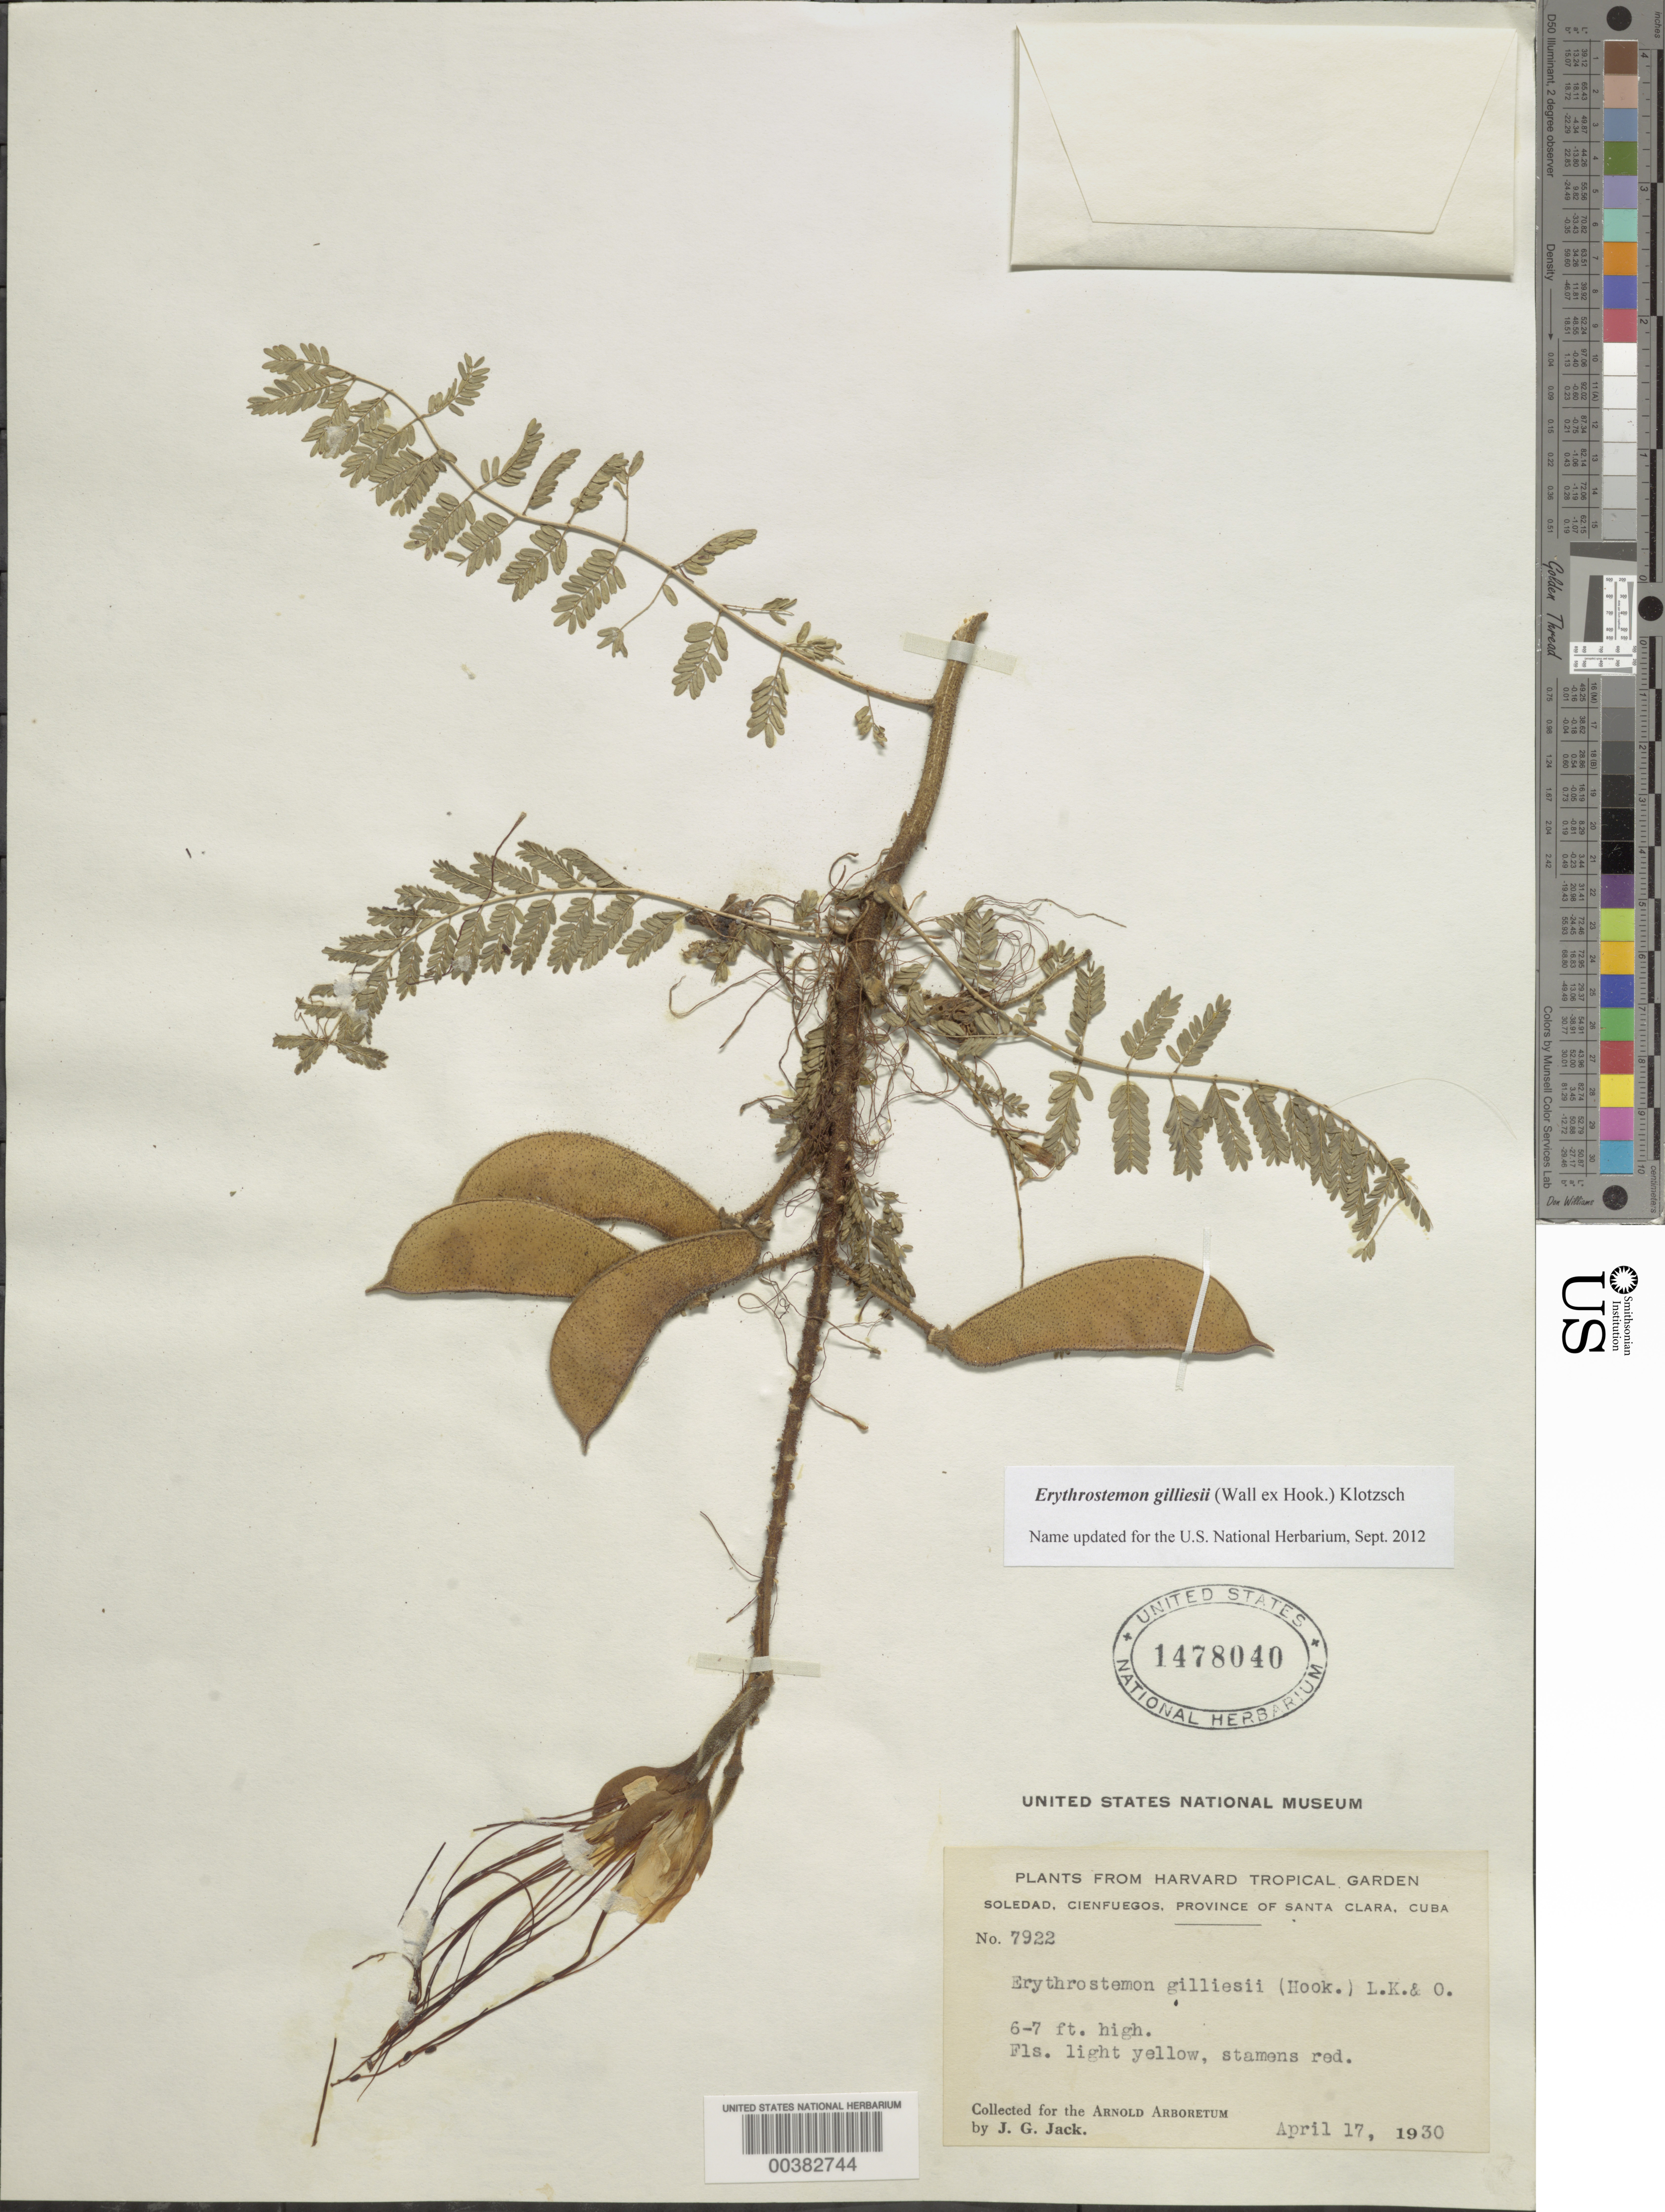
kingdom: Plantae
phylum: Tracheophyta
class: Magnoliopsida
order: Fabales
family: Fabaceae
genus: Erythrostemon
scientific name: Erythrostemon gilliesii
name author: (Hook.) Klotzsch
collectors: J. G. Jack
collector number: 7922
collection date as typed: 17 Apr 1930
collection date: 1930-04-17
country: Cuba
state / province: Las Villas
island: Greater Antilles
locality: Soledad, cienfuegos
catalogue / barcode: US 1478040